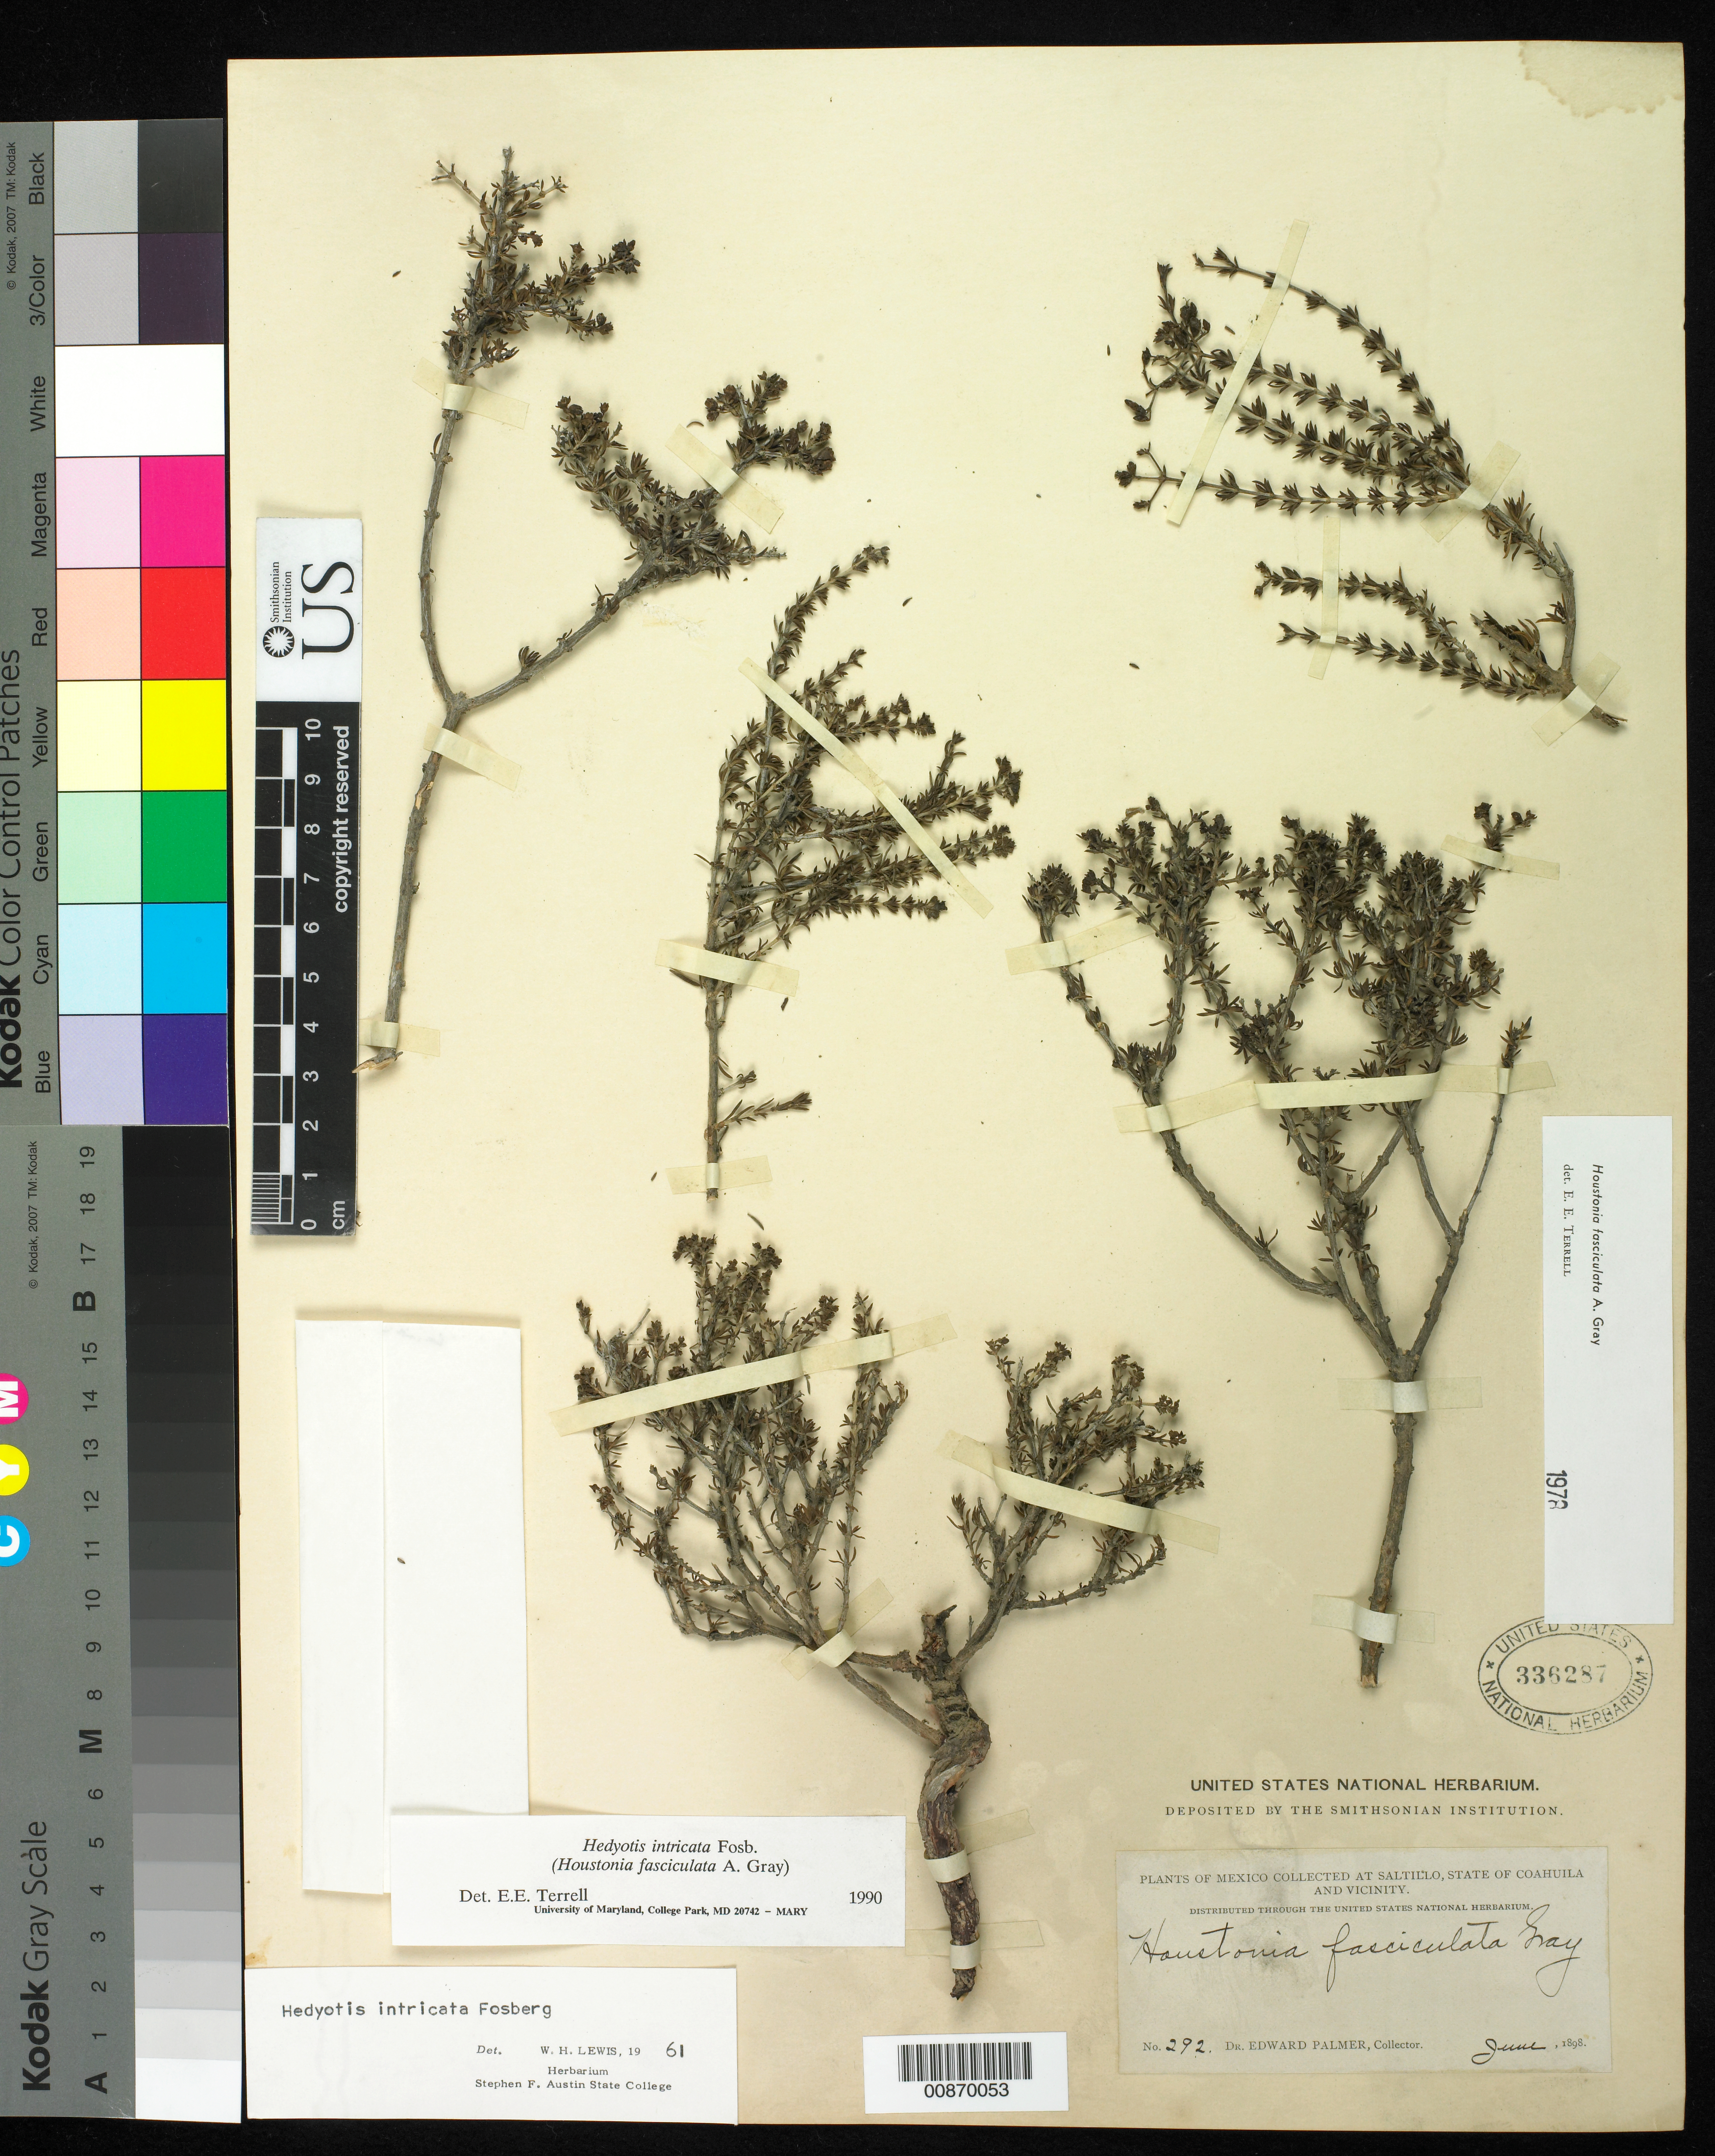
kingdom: Plantae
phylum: Tracheophyta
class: Magnoliopsida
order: Gentianales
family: Rubiaceae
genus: Arcytophyllum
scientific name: Arcytophyllum fasciculatum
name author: (A. Gray) Terrell & H. Rob.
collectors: E. Palmer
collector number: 292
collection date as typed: Jun 1898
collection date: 1898-06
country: Mexico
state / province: Coahuila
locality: Saltillo, Coahuila and vicinity.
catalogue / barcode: US 336287